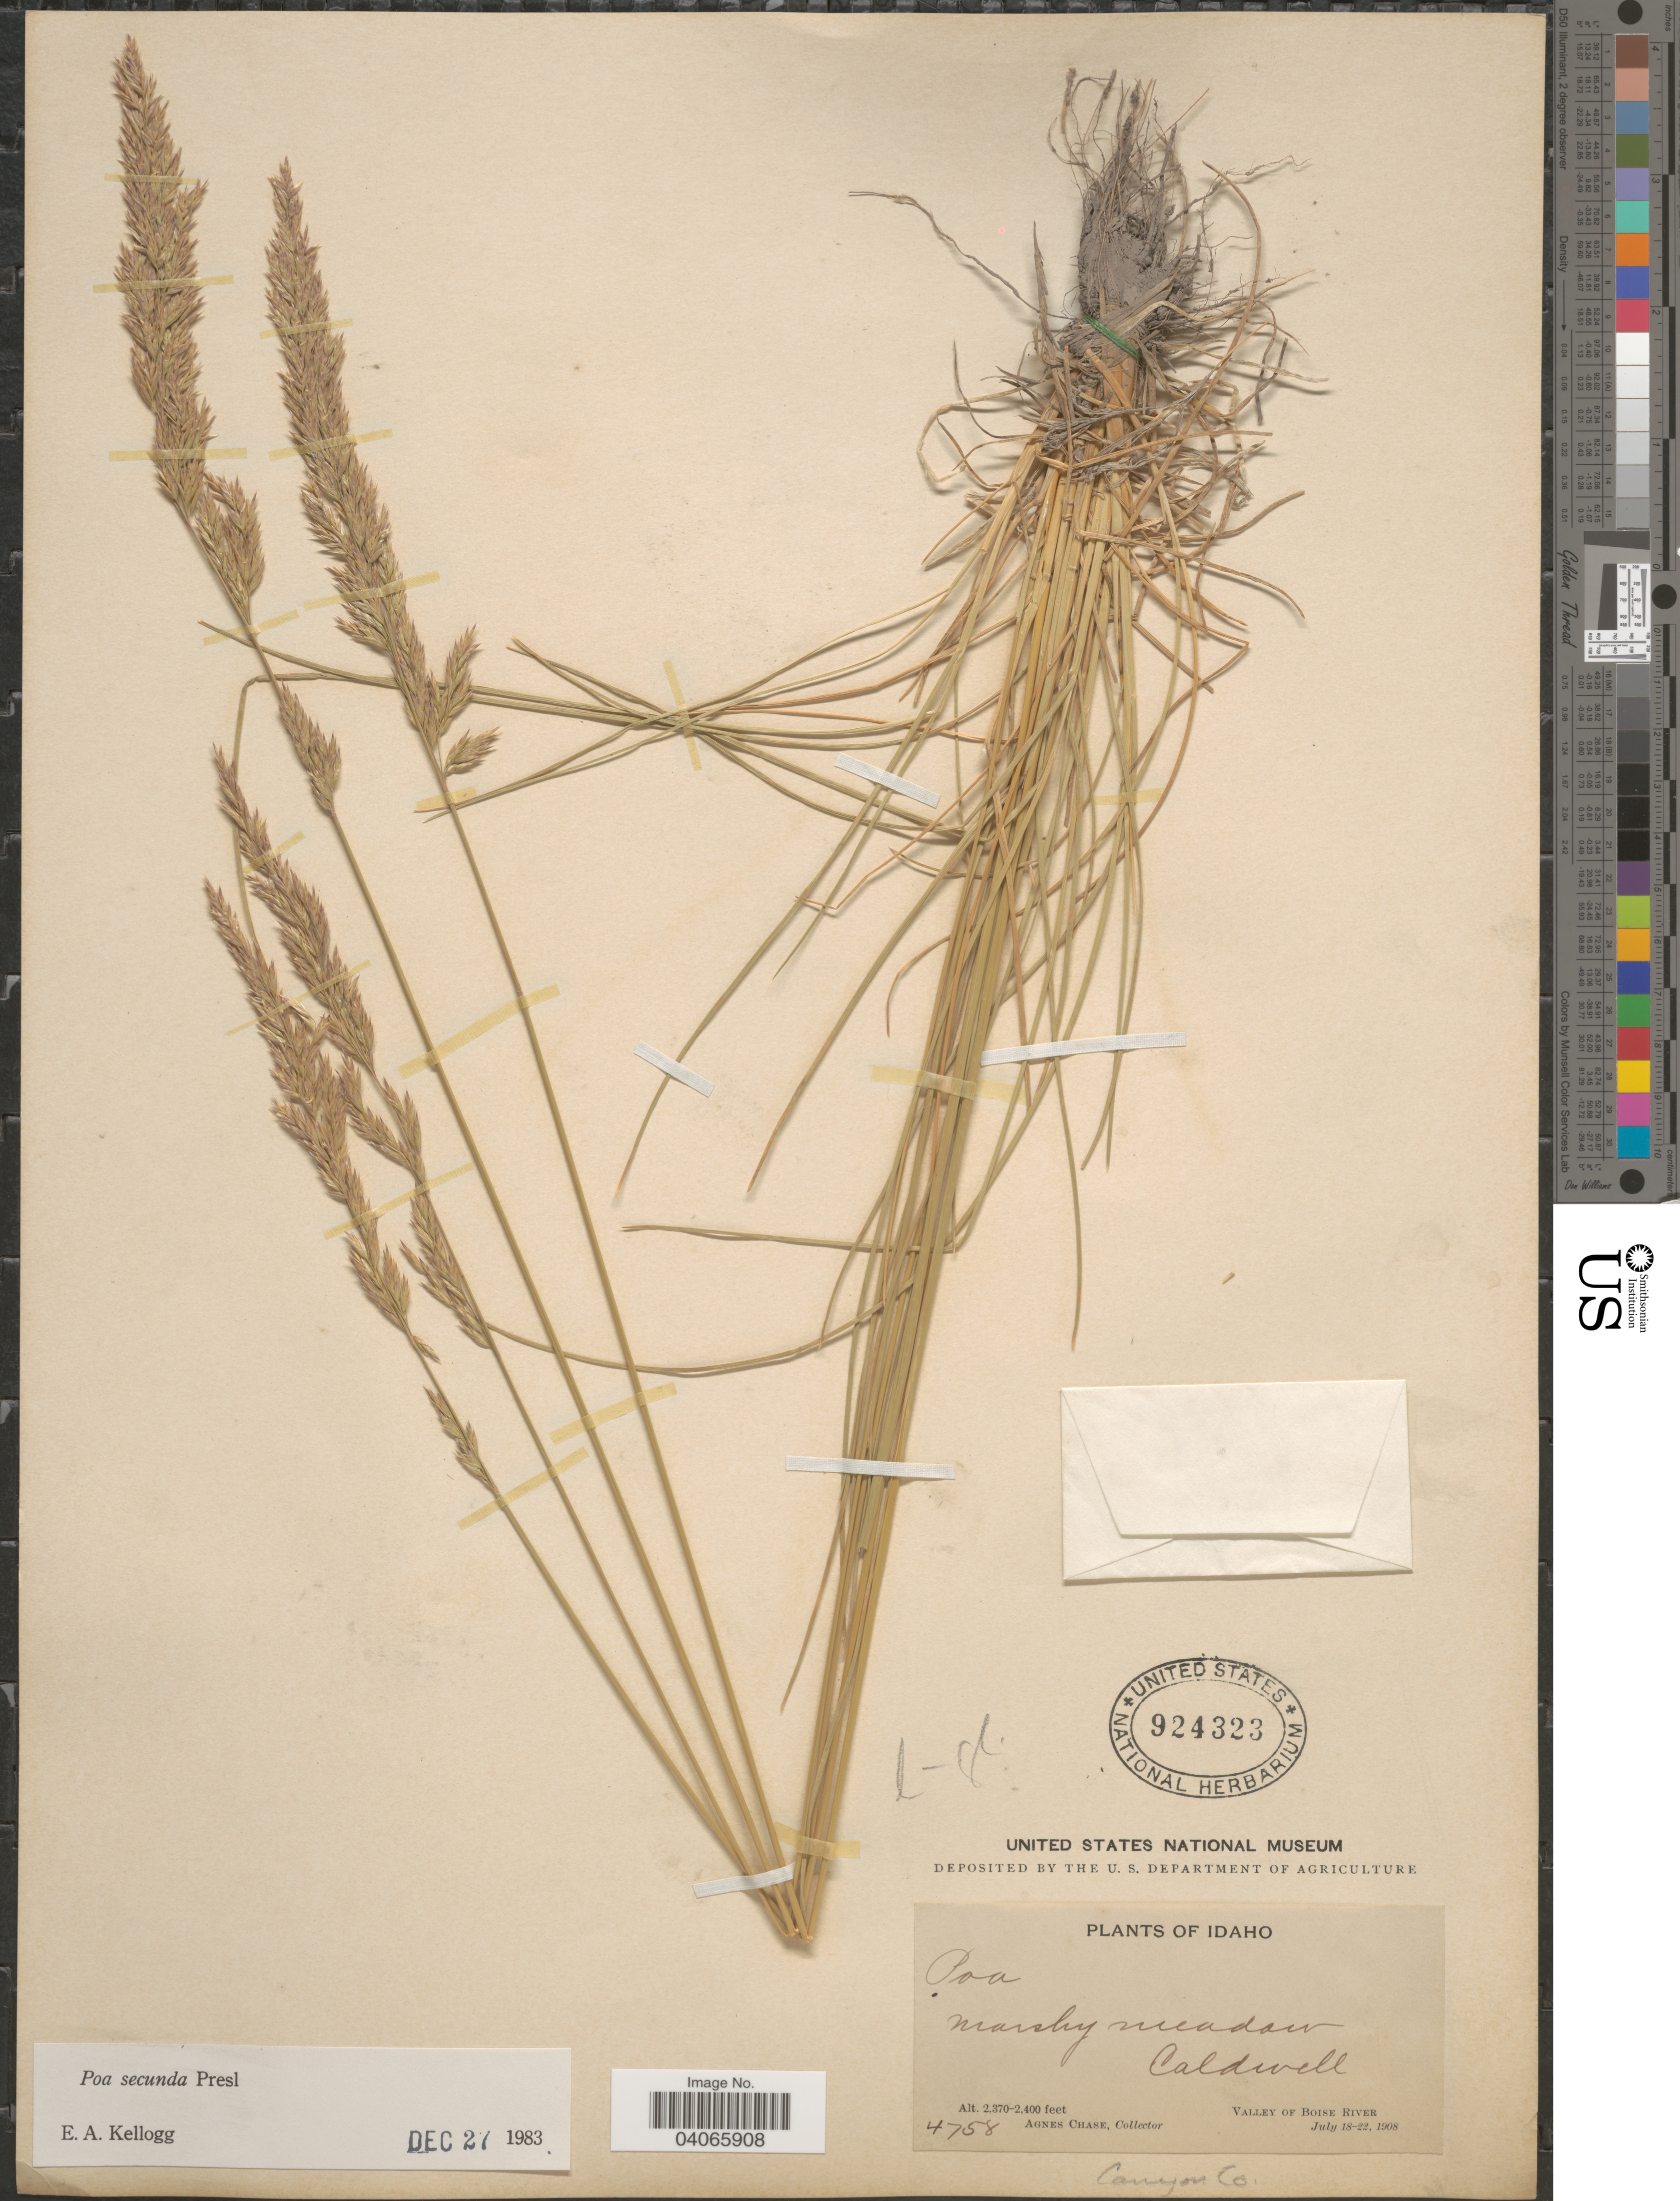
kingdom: Plantae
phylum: Tracheophyta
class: Liliopsida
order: Poales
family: Poaceae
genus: Poa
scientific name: Poa secunda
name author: J. Presl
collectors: A. Chase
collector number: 4758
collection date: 1908-07-18/1908-07-22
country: United States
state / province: Idaho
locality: Caldwell. Valley of Boise River. Canyon Co.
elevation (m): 722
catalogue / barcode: US 924323